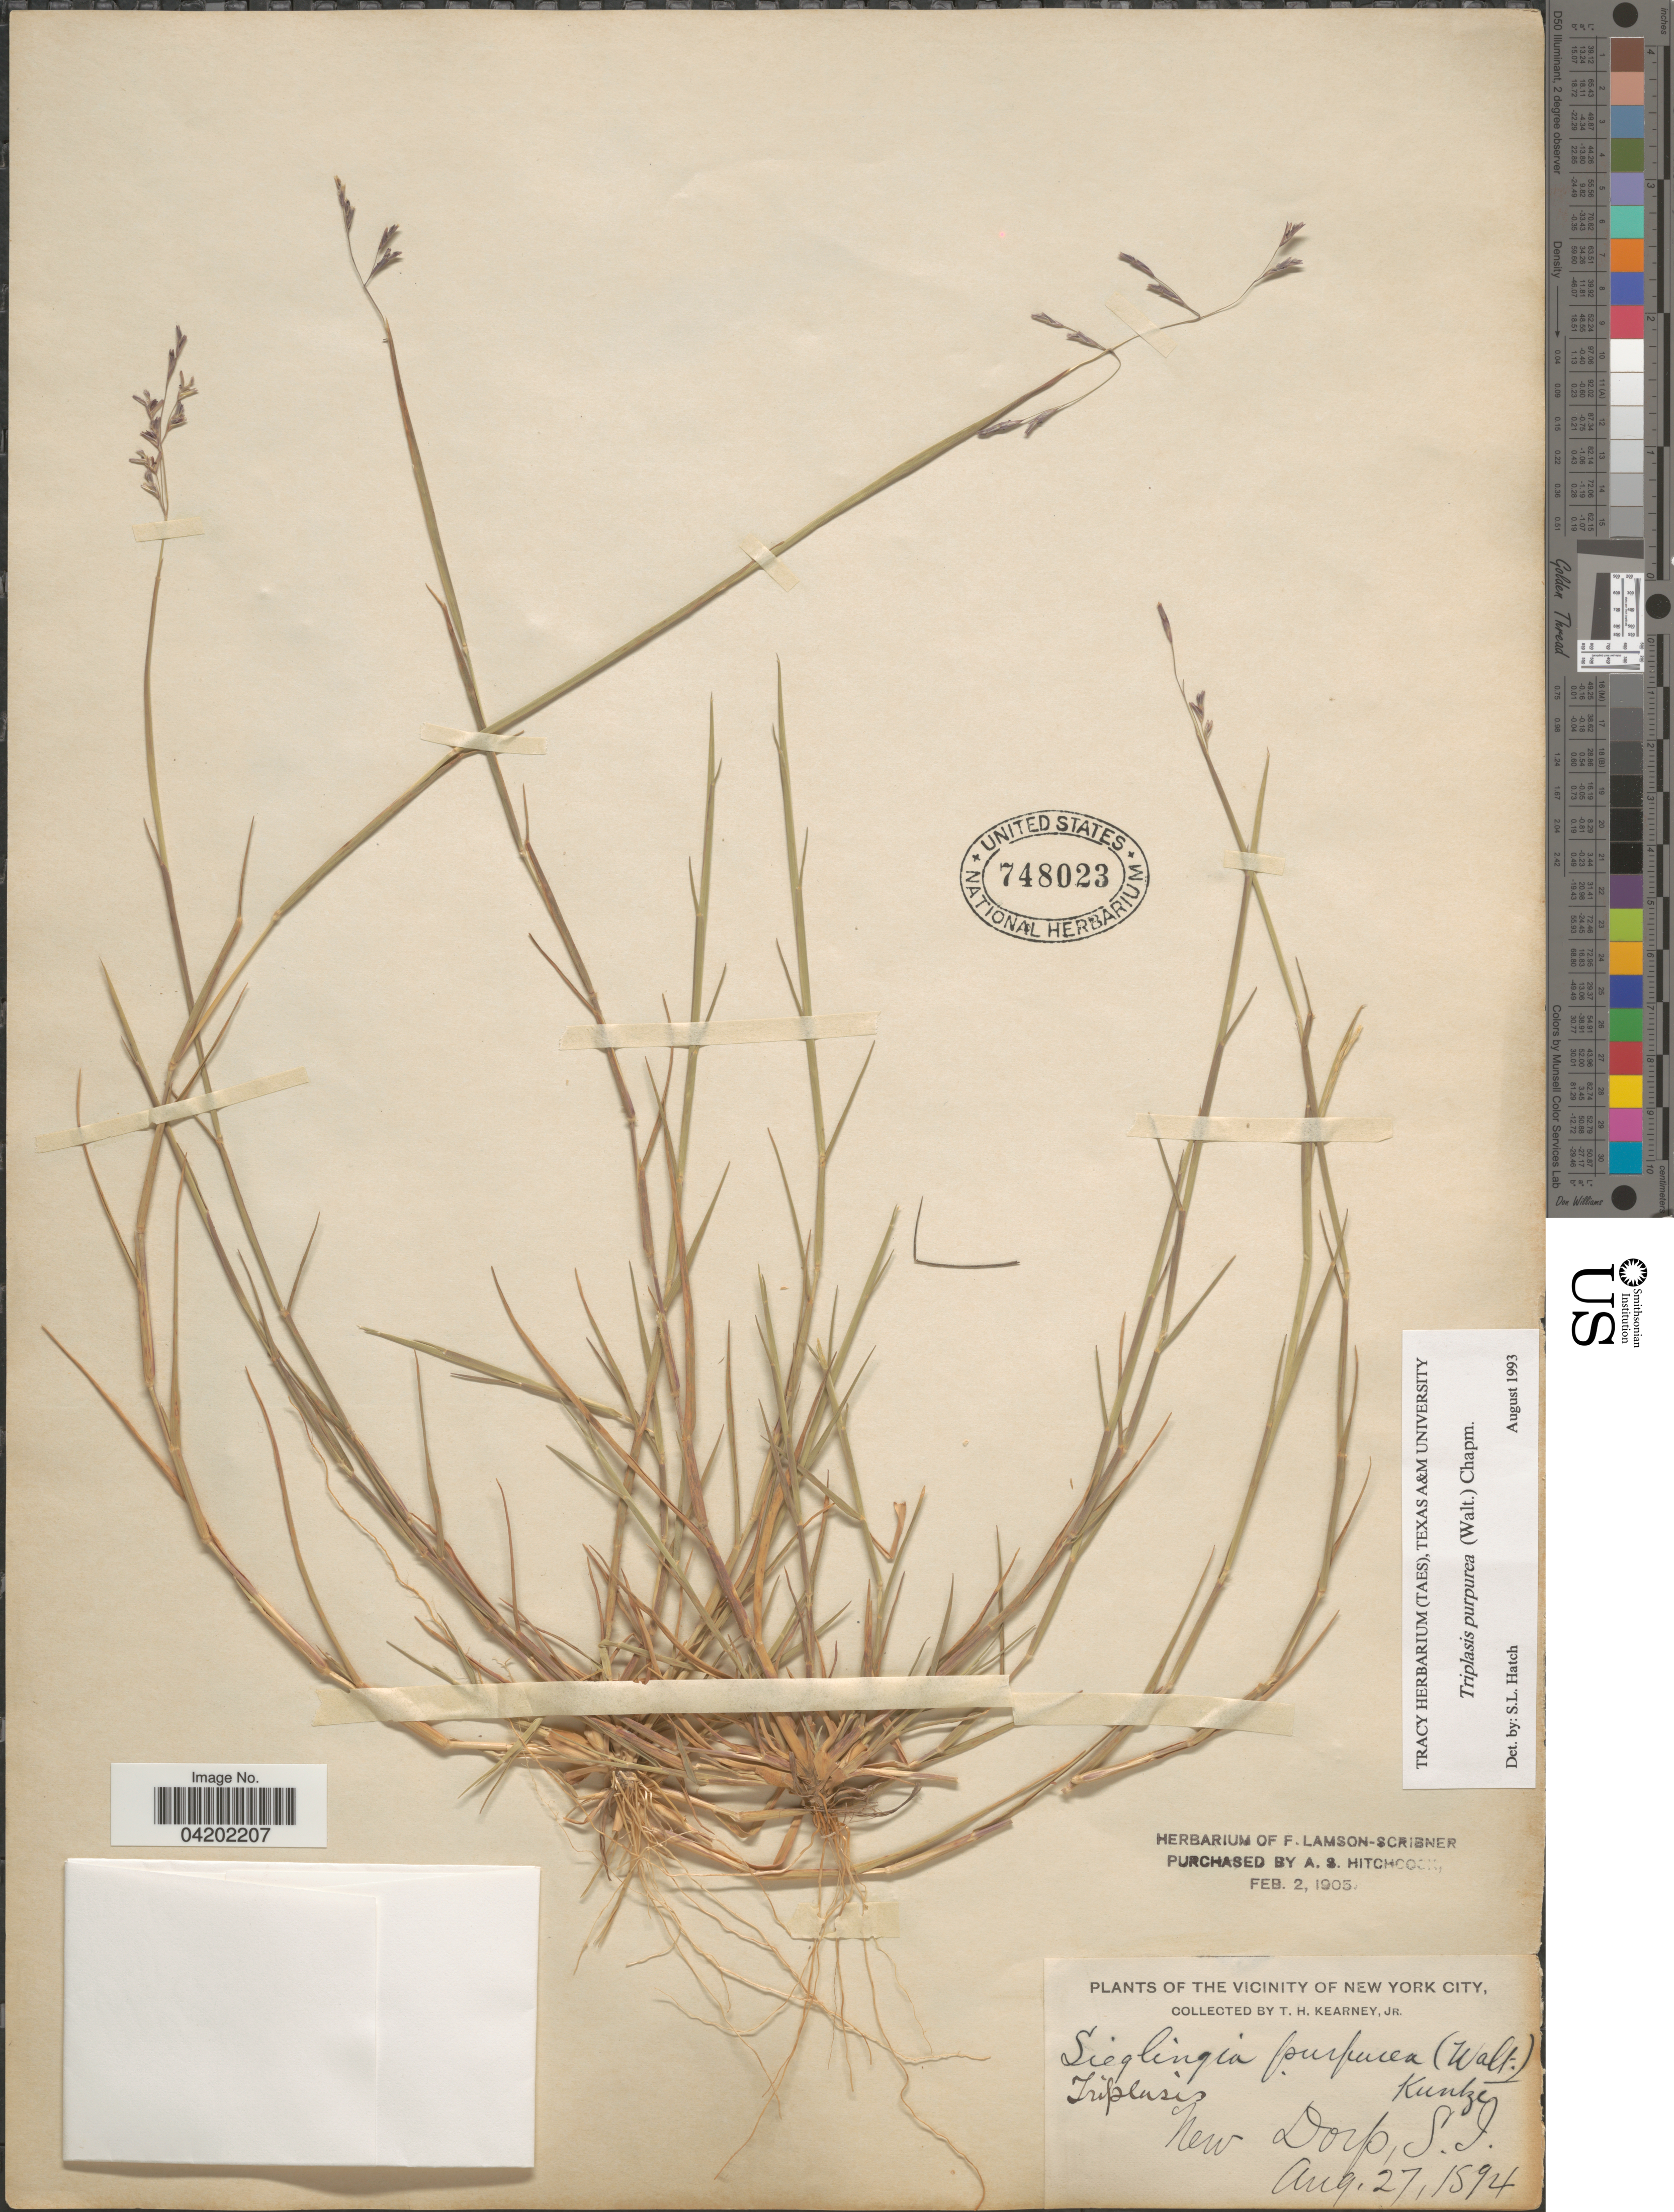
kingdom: Plantae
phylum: Tracheophyta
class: Liliopsida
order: Poales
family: Poaceae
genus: Triplasis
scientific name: Triplasis purpurea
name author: (Walter) Chapm.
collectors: T. H. Kearney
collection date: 1894-08-27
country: United States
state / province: New York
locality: Vicinity of New York City. New Dorp, S. I.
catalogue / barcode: US 748023